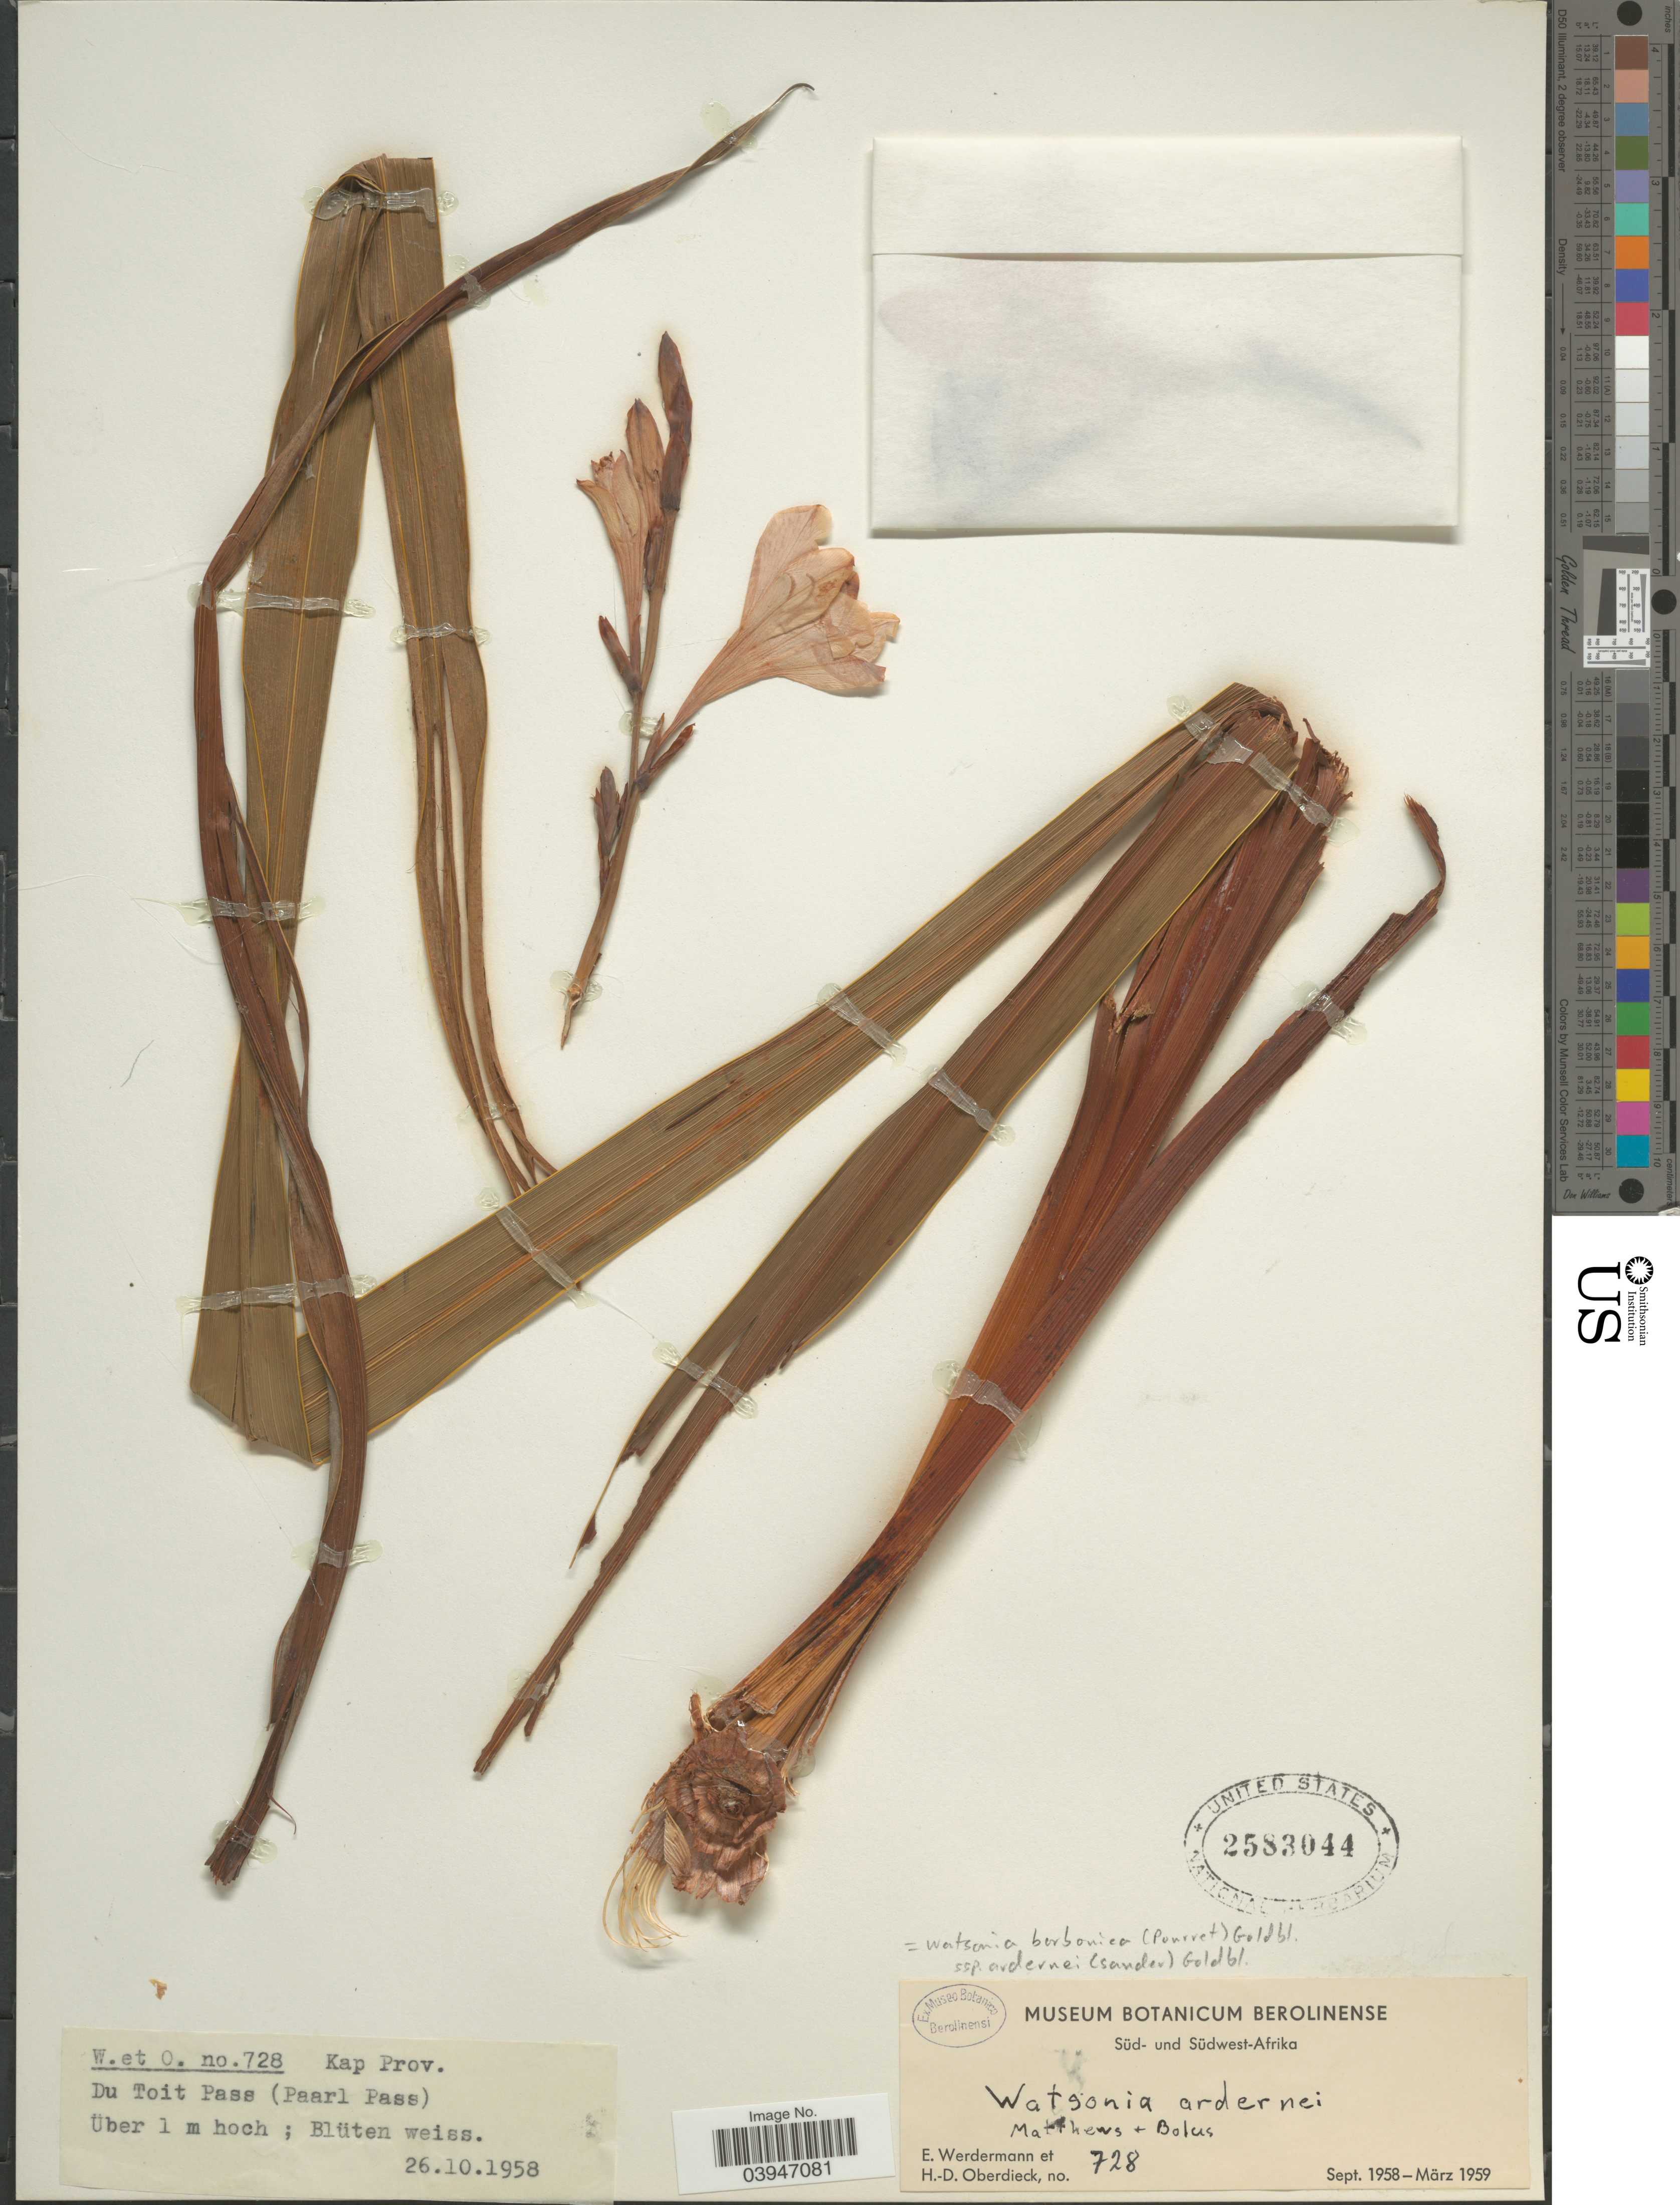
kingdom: Plantae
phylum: Tracheophyta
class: Liliopsida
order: Asparagales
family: Iridaceae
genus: Watsonia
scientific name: Watsonia borbonica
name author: (Pourr.) Goldblatt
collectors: E. Werdermann & H. Oberdieck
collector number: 728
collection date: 1958-10-26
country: South Africa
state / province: Western Cape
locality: Kap Prov. Du Toit Pass (Paarl Pass).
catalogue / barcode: US 2583044